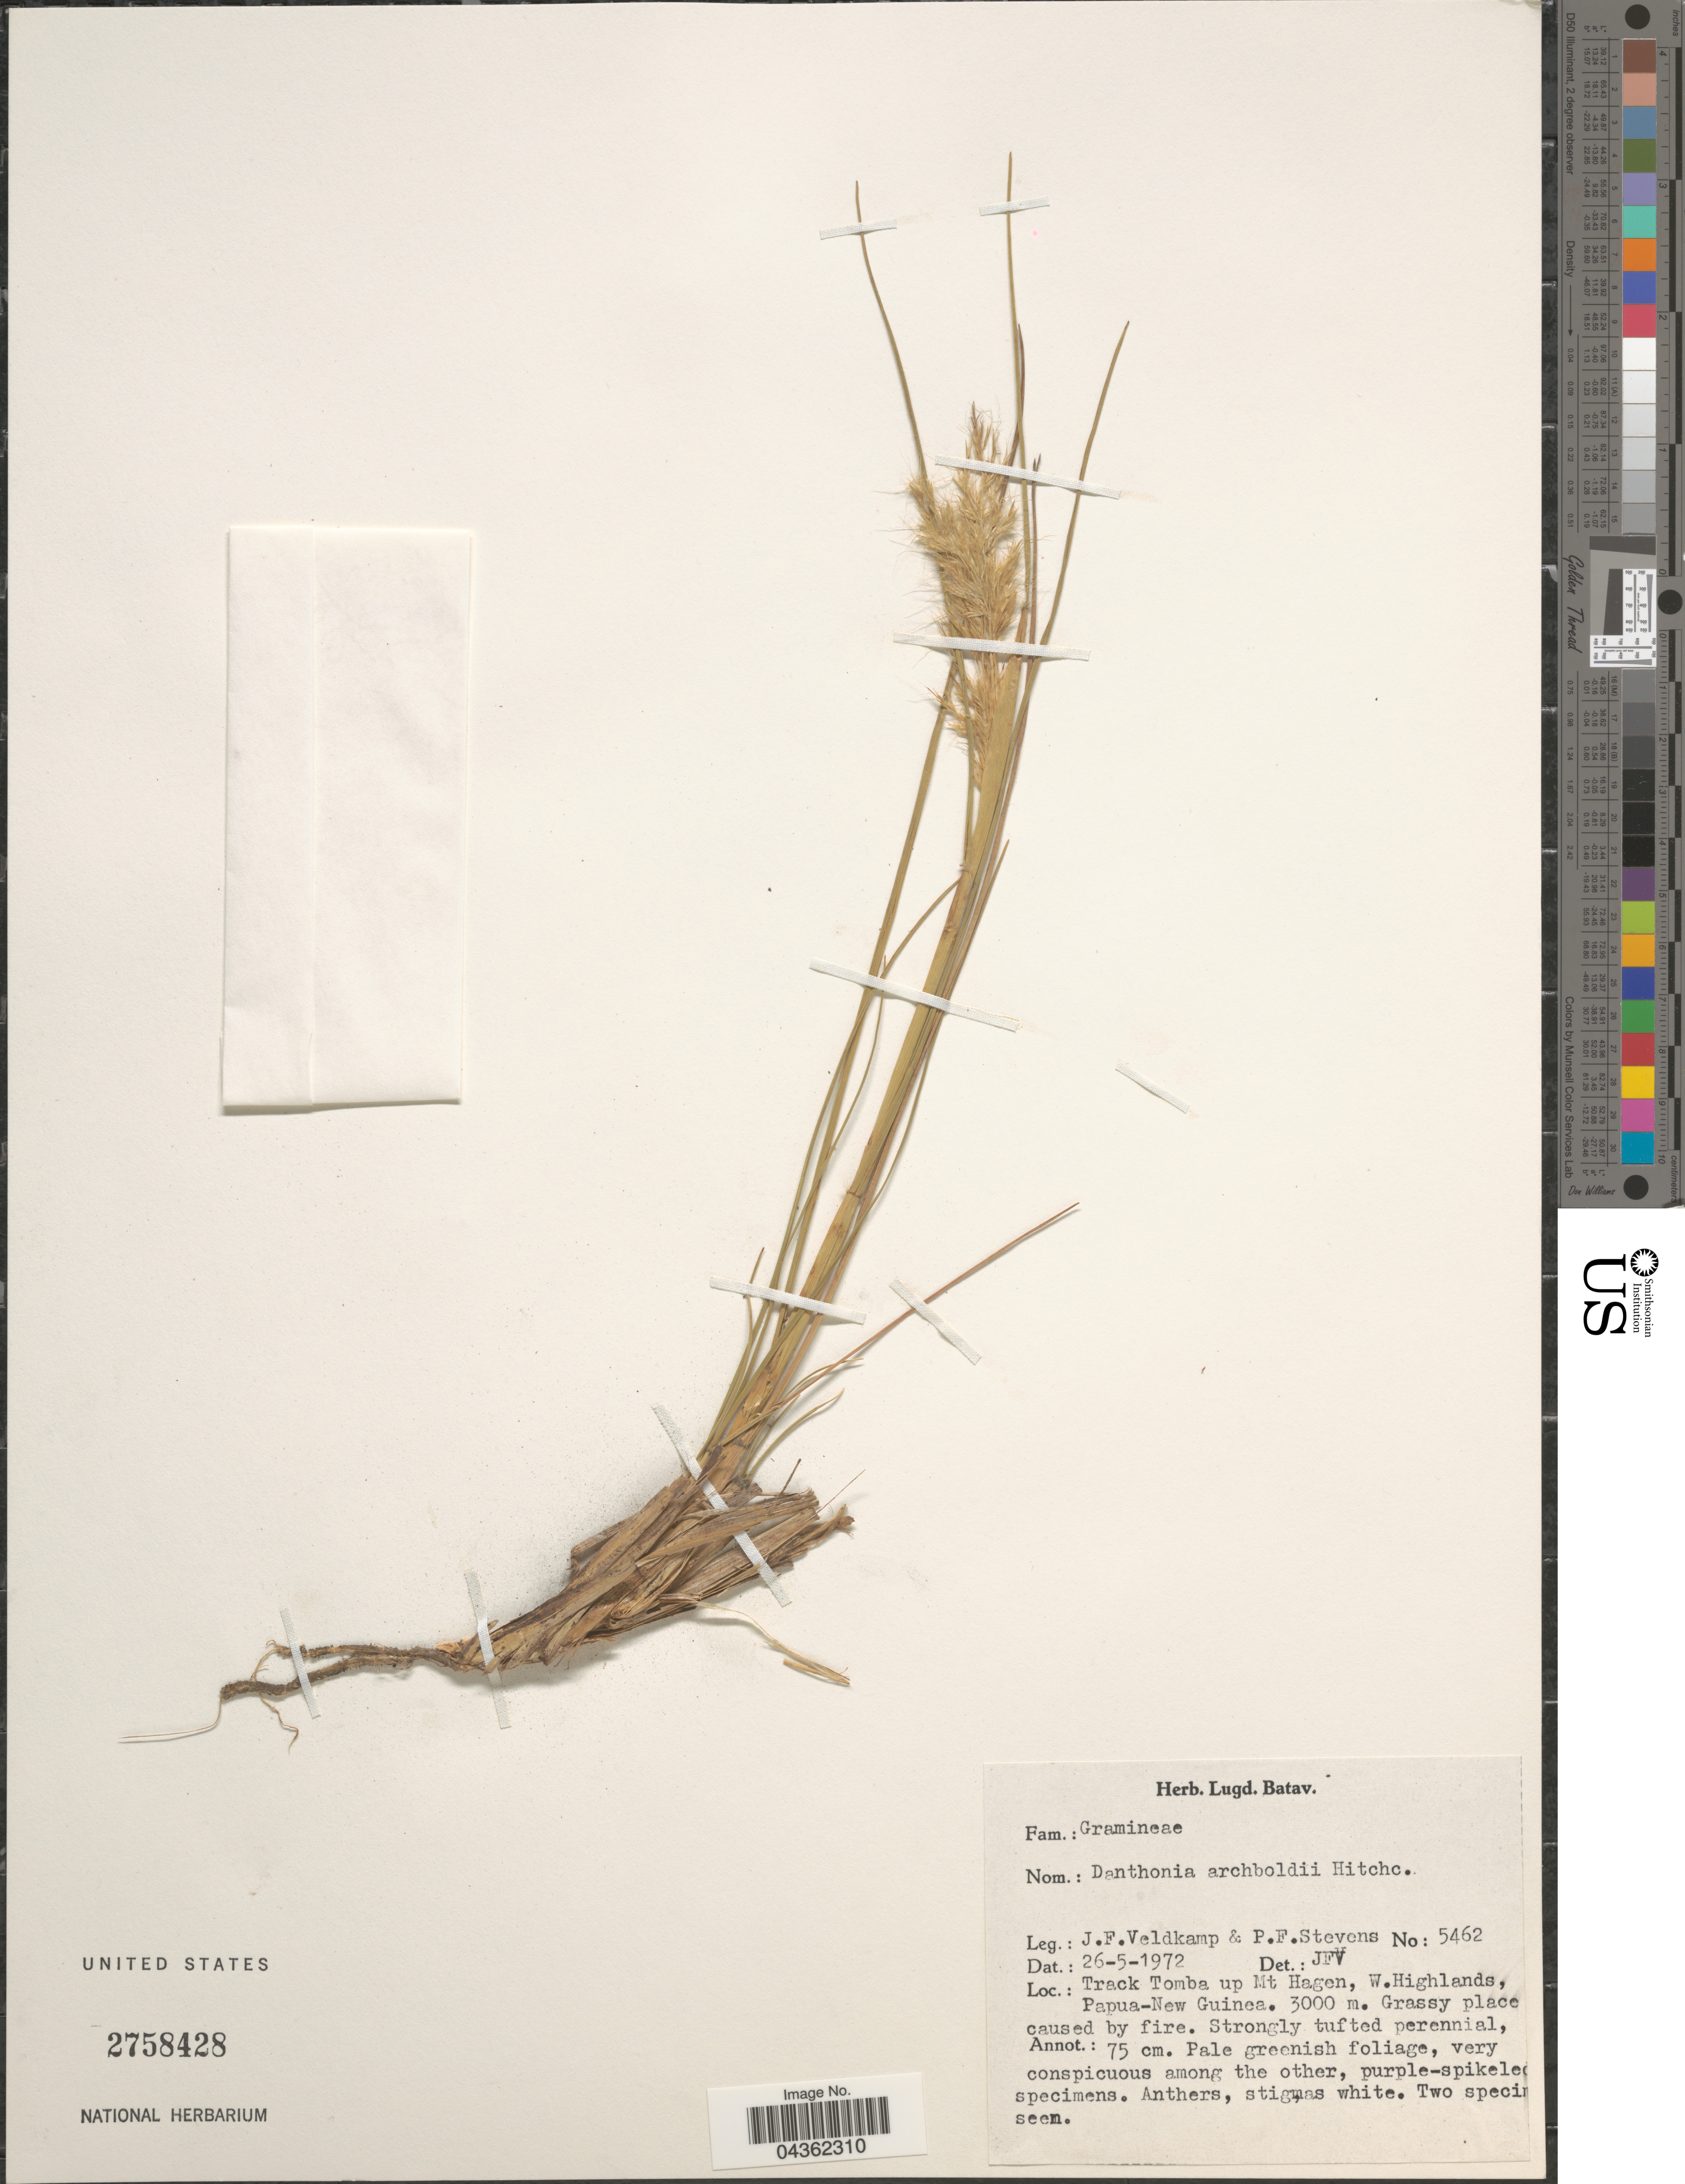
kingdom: Plantae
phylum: Tracheophyta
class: Liliopsida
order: Poales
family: Poaceae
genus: Chimaerochloa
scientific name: Chimaerochloa archboldii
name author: (Hitchc.) Pirie & H.P. Linder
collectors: J. F. Veldkamp & P. F. Stevens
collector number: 5462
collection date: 1972-05-26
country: Papua New Guinea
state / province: Western Highlands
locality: Track Tomba up Mt Hagen, W. Highlands, Papua-New Guinea.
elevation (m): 3000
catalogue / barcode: US 2758428